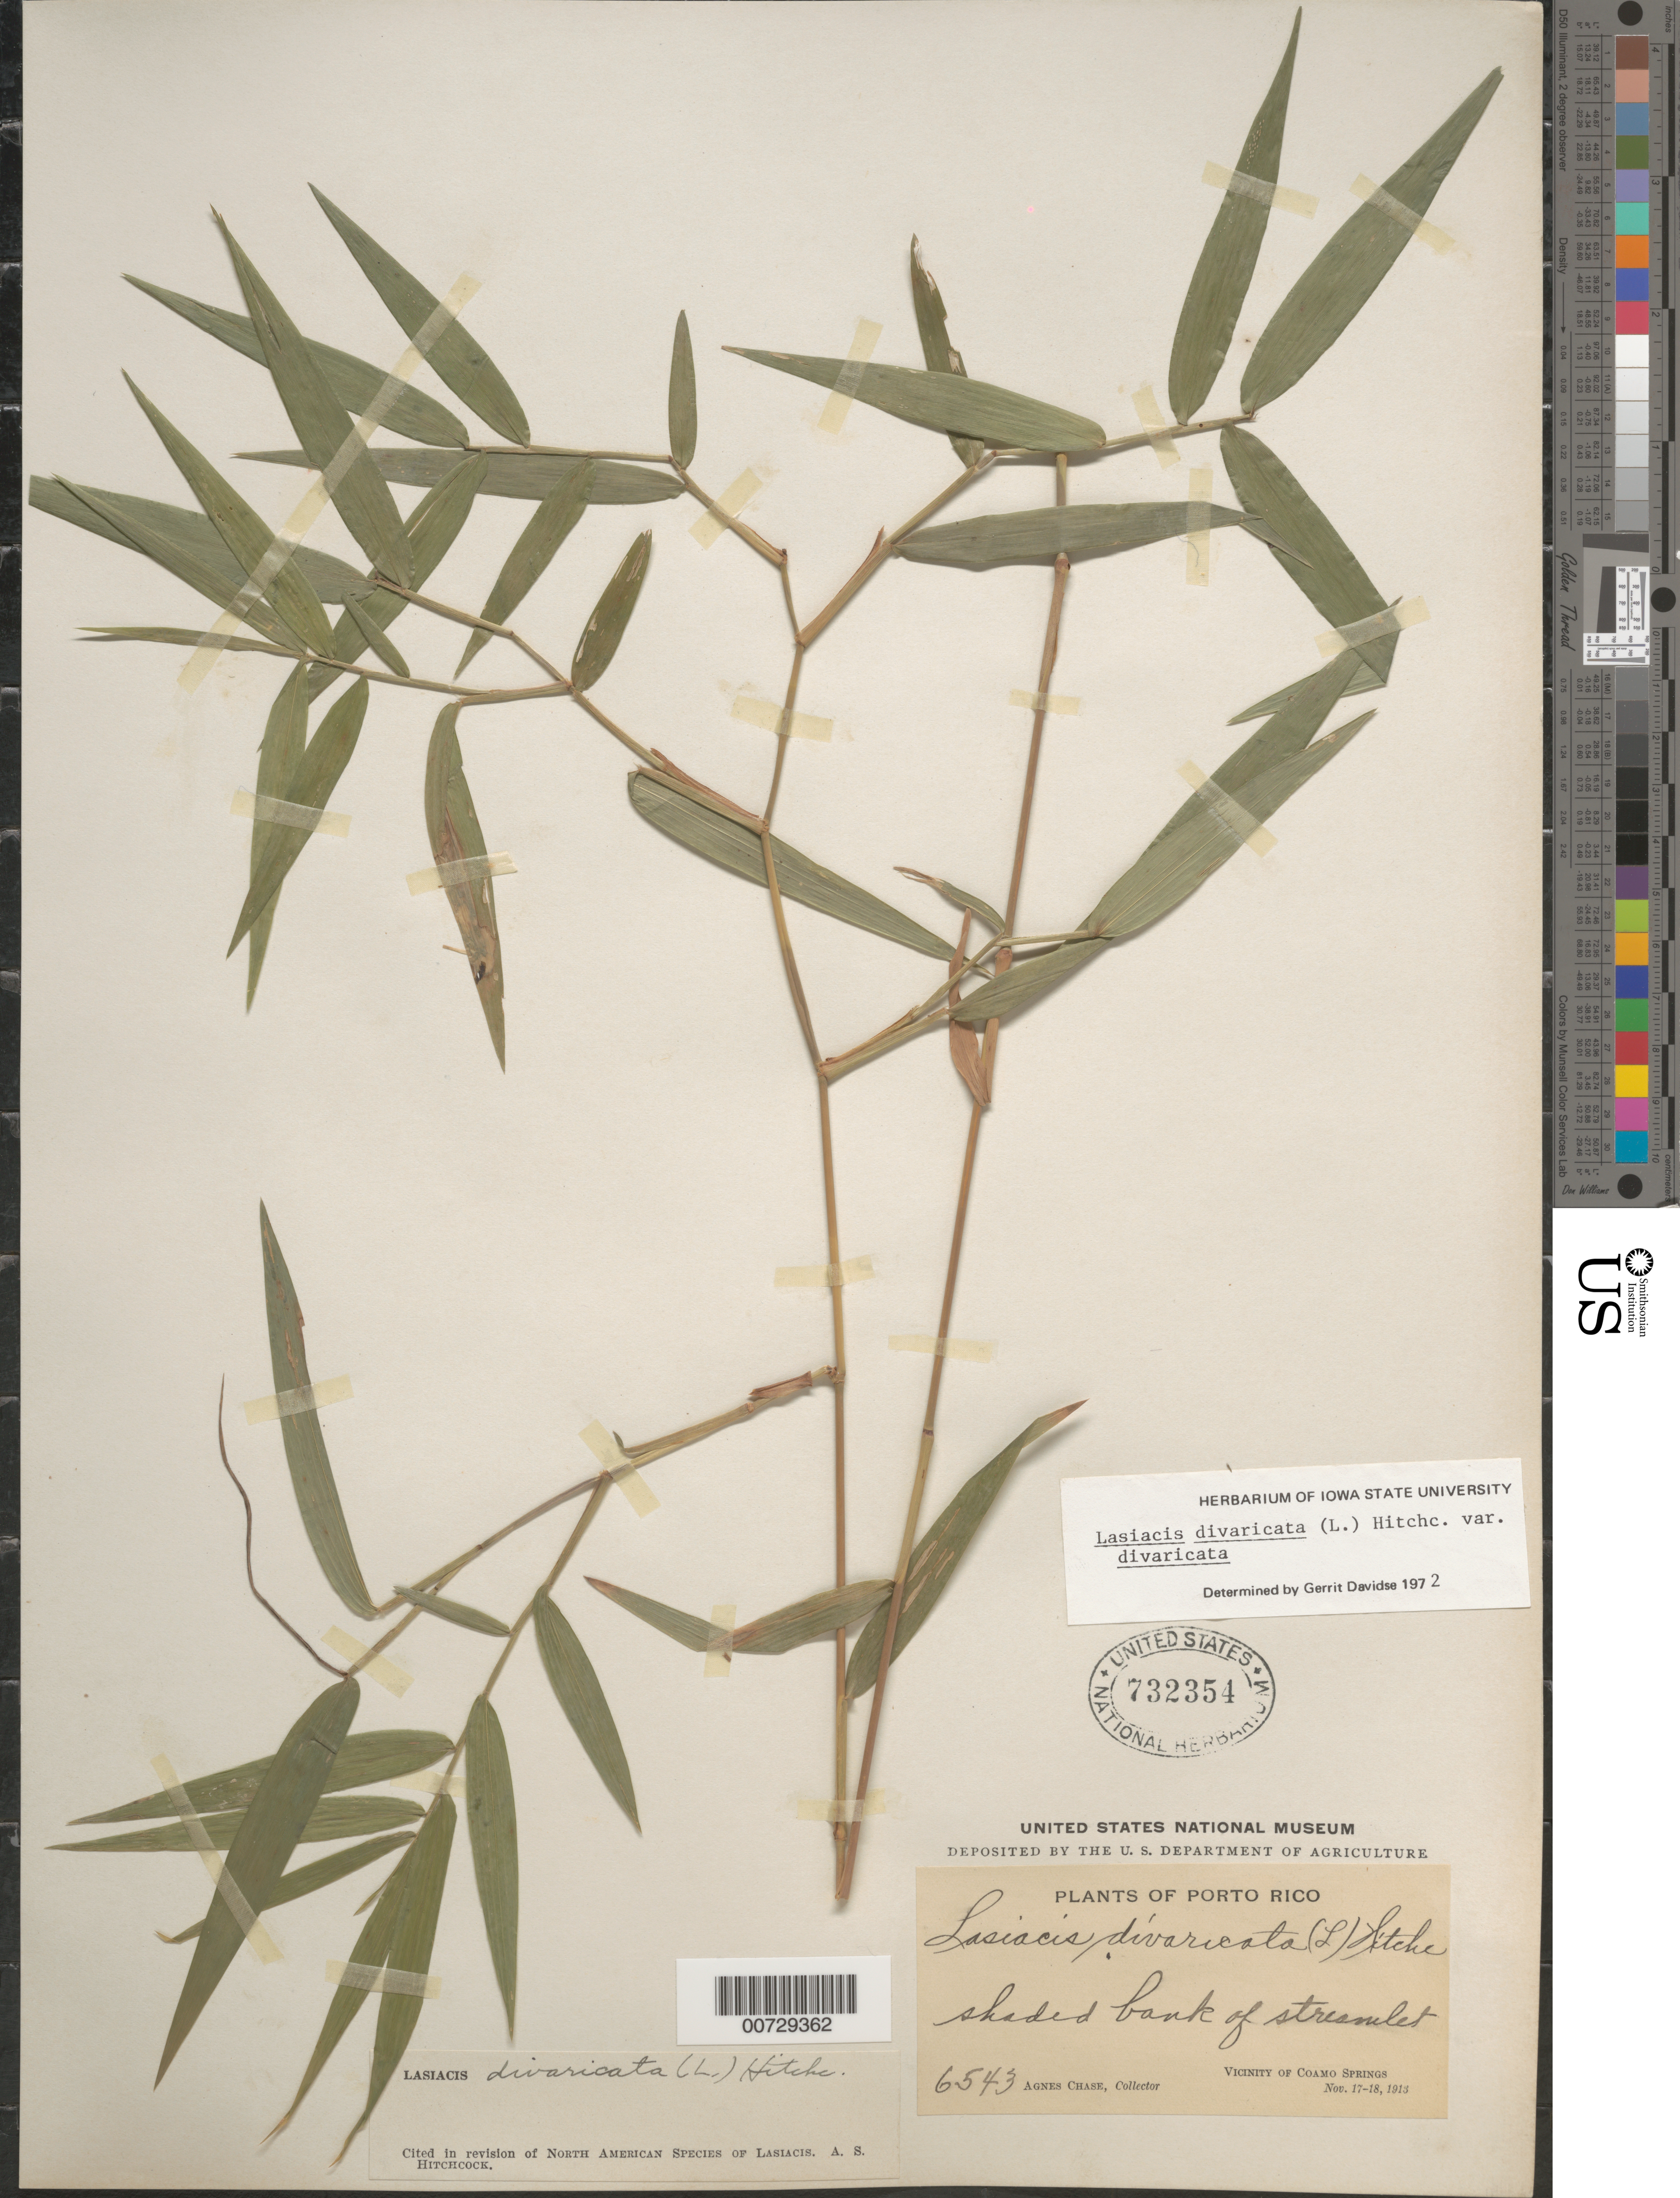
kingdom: Plantae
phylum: Tracheophyta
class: Liliopsida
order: Poales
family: Poaceae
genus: Lasiacis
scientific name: Lasiacis divaricata var. divaricata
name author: (L.) Hitchc.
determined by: Davidse, Gerrit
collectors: A. Chase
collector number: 6543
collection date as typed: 17 Nov 1913 to 18 Nov 1913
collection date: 1913-11-17/1913-11-18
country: Puerto Rico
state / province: Coamo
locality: Coamo Springs, vic of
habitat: Shaded bank of streamlet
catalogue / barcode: US 732354